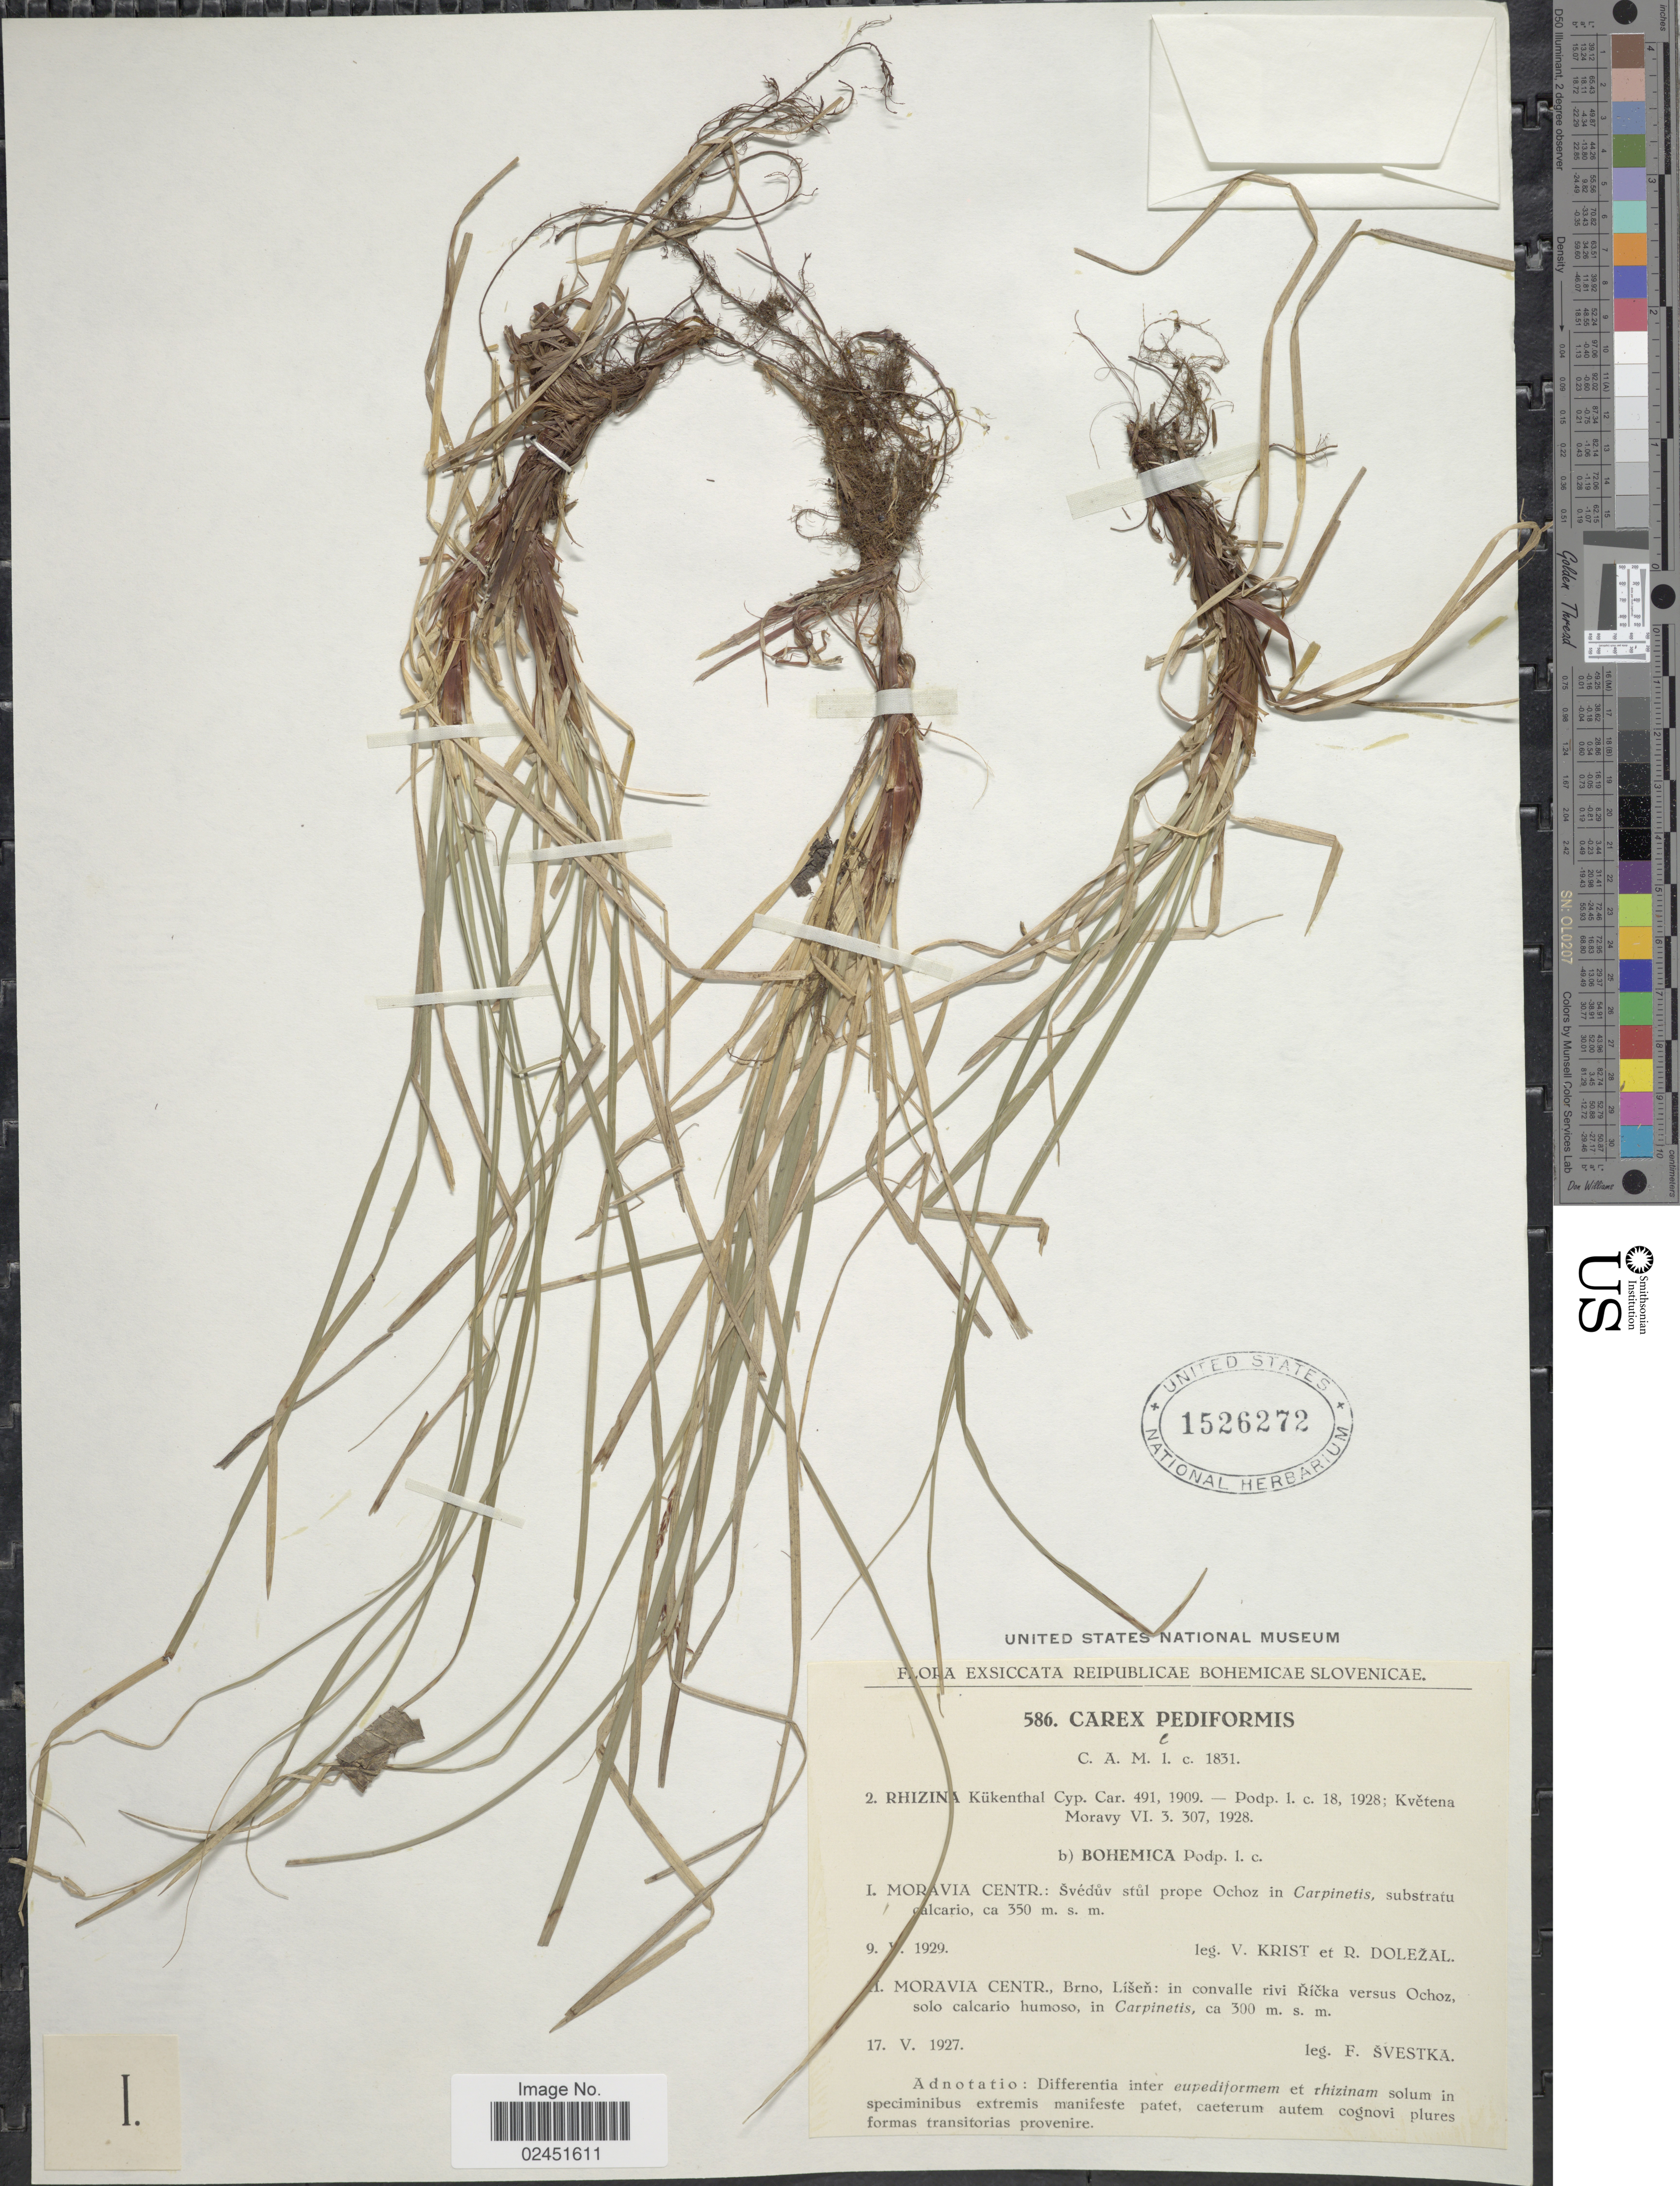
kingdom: Plantae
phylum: Tracheophyta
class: Liliopsida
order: Poales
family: Cyperaceae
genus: Carex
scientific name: Carex pediformis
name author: C.A. Mey.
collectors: V. Krist & R. Dolezal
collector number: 586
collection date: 1929-05-09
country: Czechia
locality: Moravia Centr.: Sveduv stul prope Ochoz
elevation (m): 350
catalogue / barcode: US 1526272